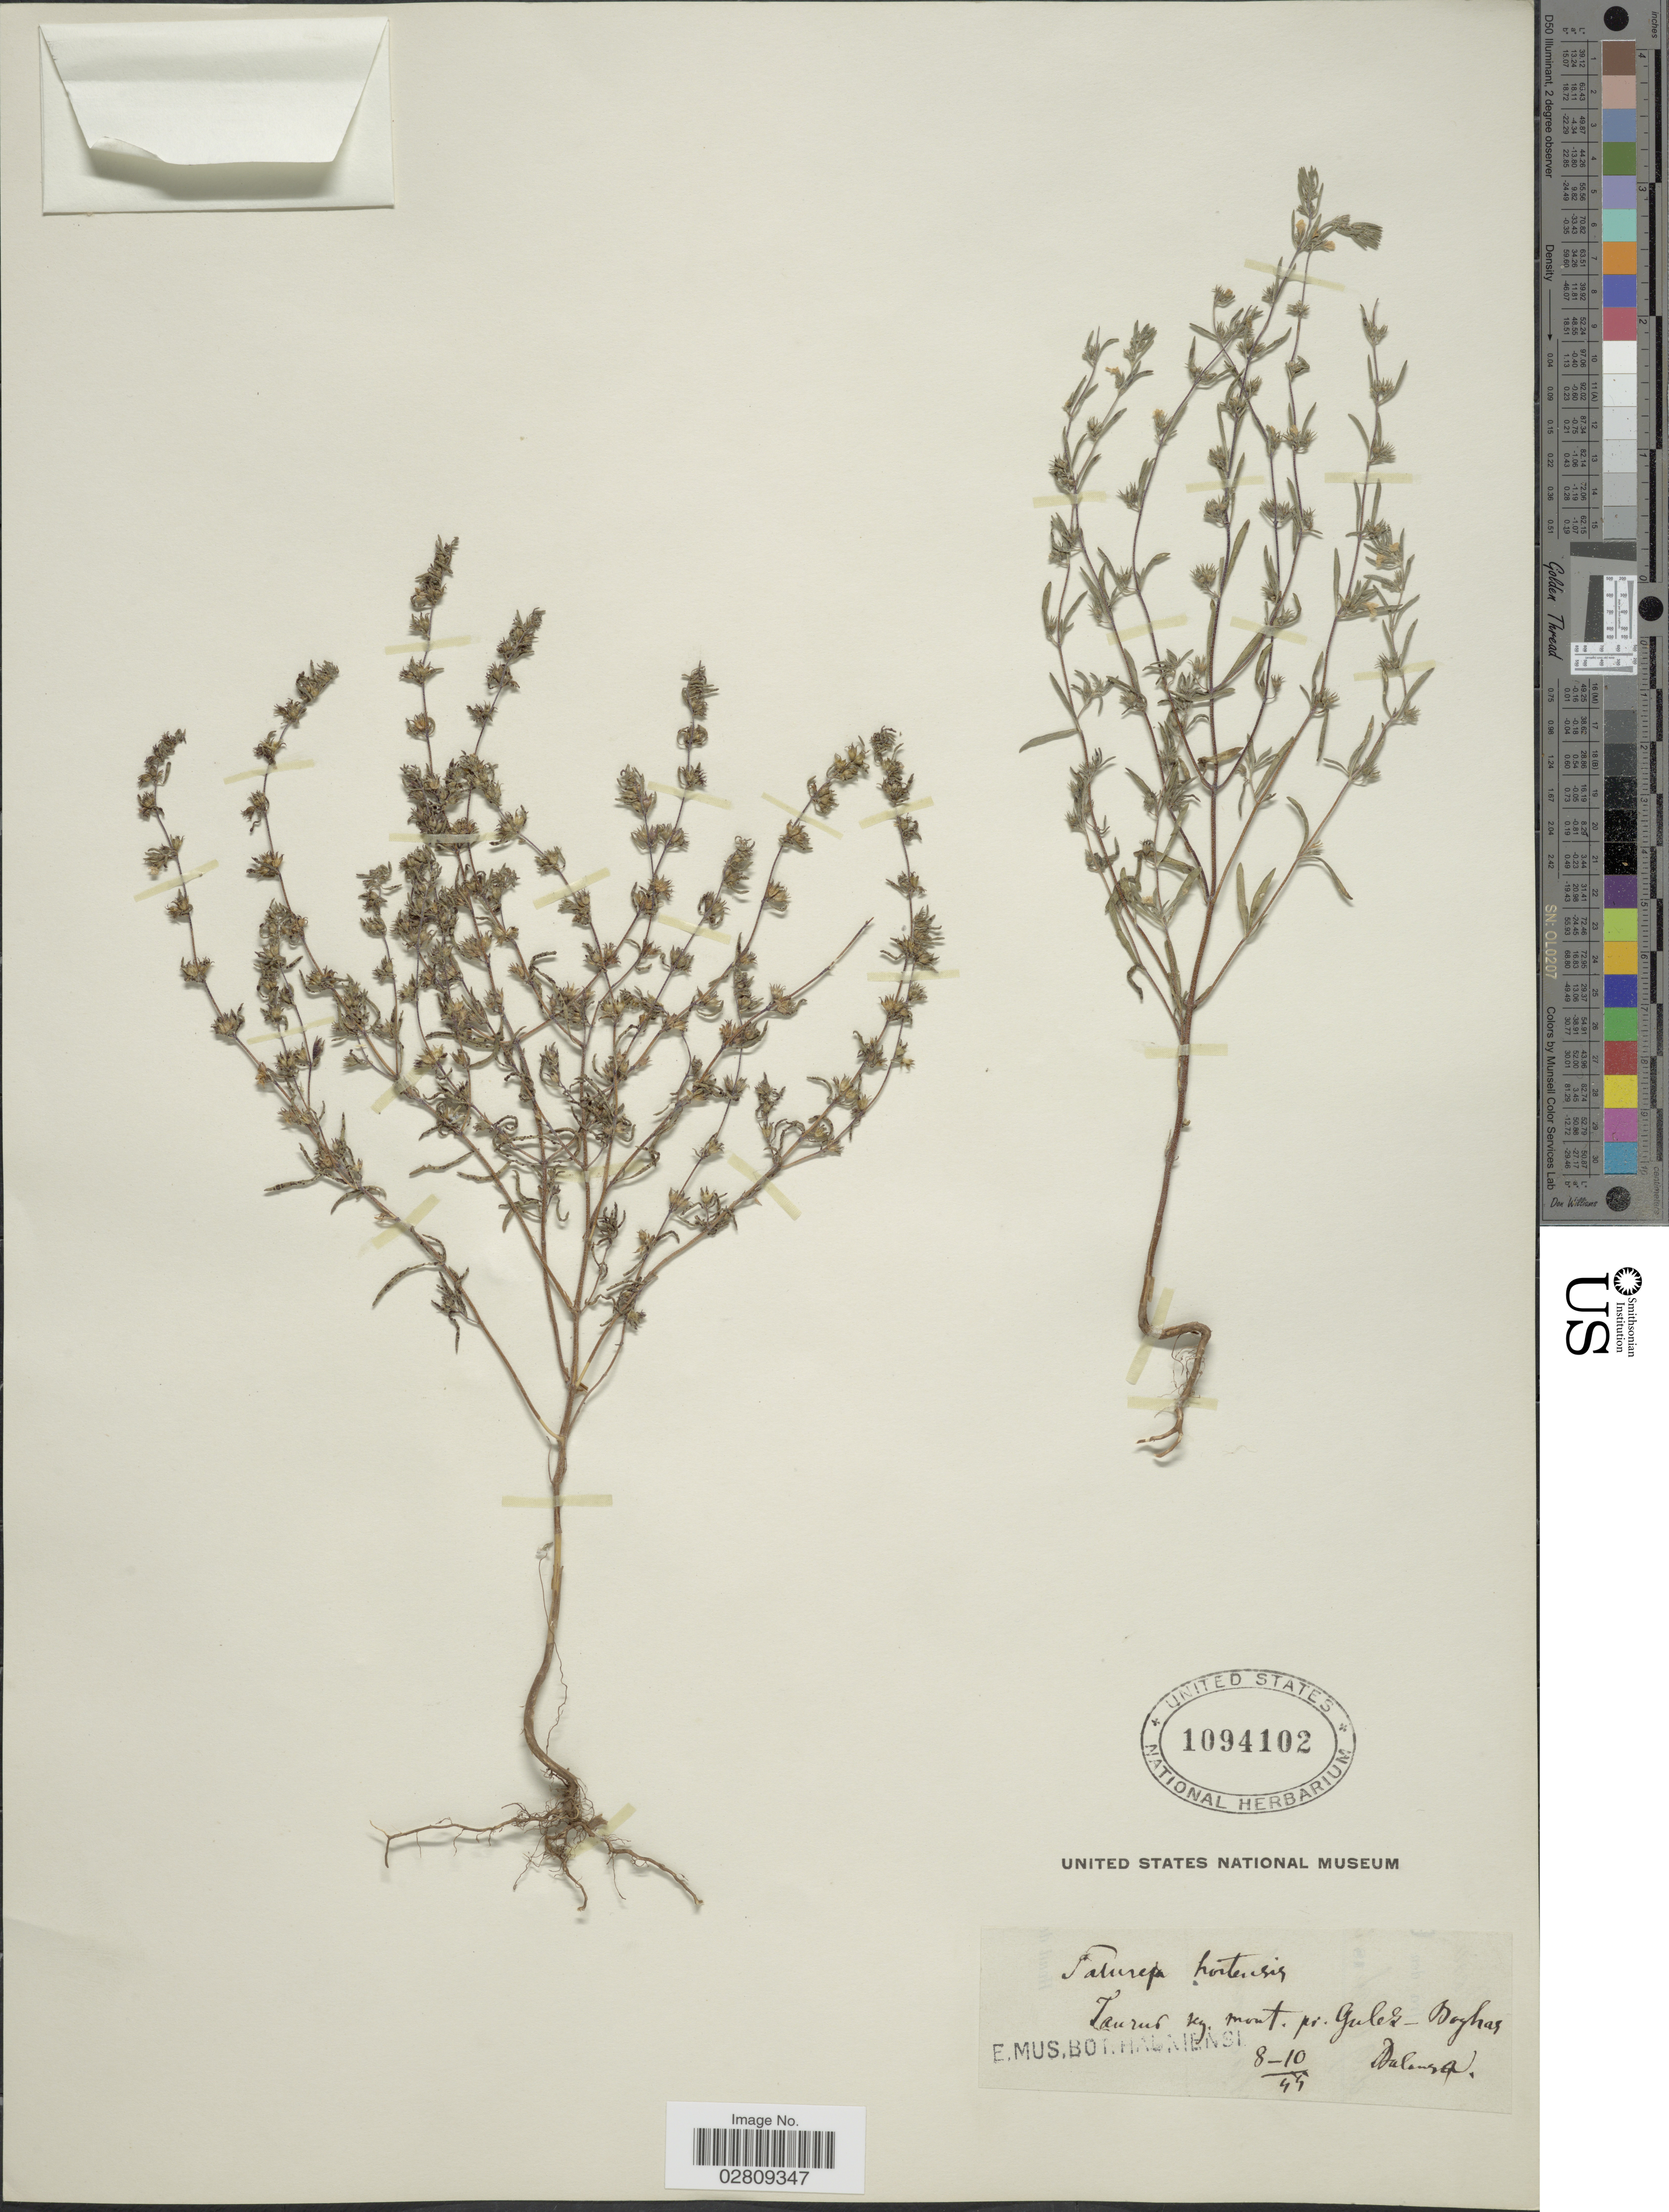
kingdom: Plantae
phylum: Tracheophyta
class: Magnoliopsida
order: Lamiales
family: Lamiaceae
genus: Satureja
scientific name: Satureja hortensis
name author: L.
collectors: B. Balansa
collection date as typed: Transcribed d/m/y: 8/10/55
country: Turkey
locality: Taurus reg. mont. pr. Gulez - Boghas.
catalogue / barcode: US 1094102